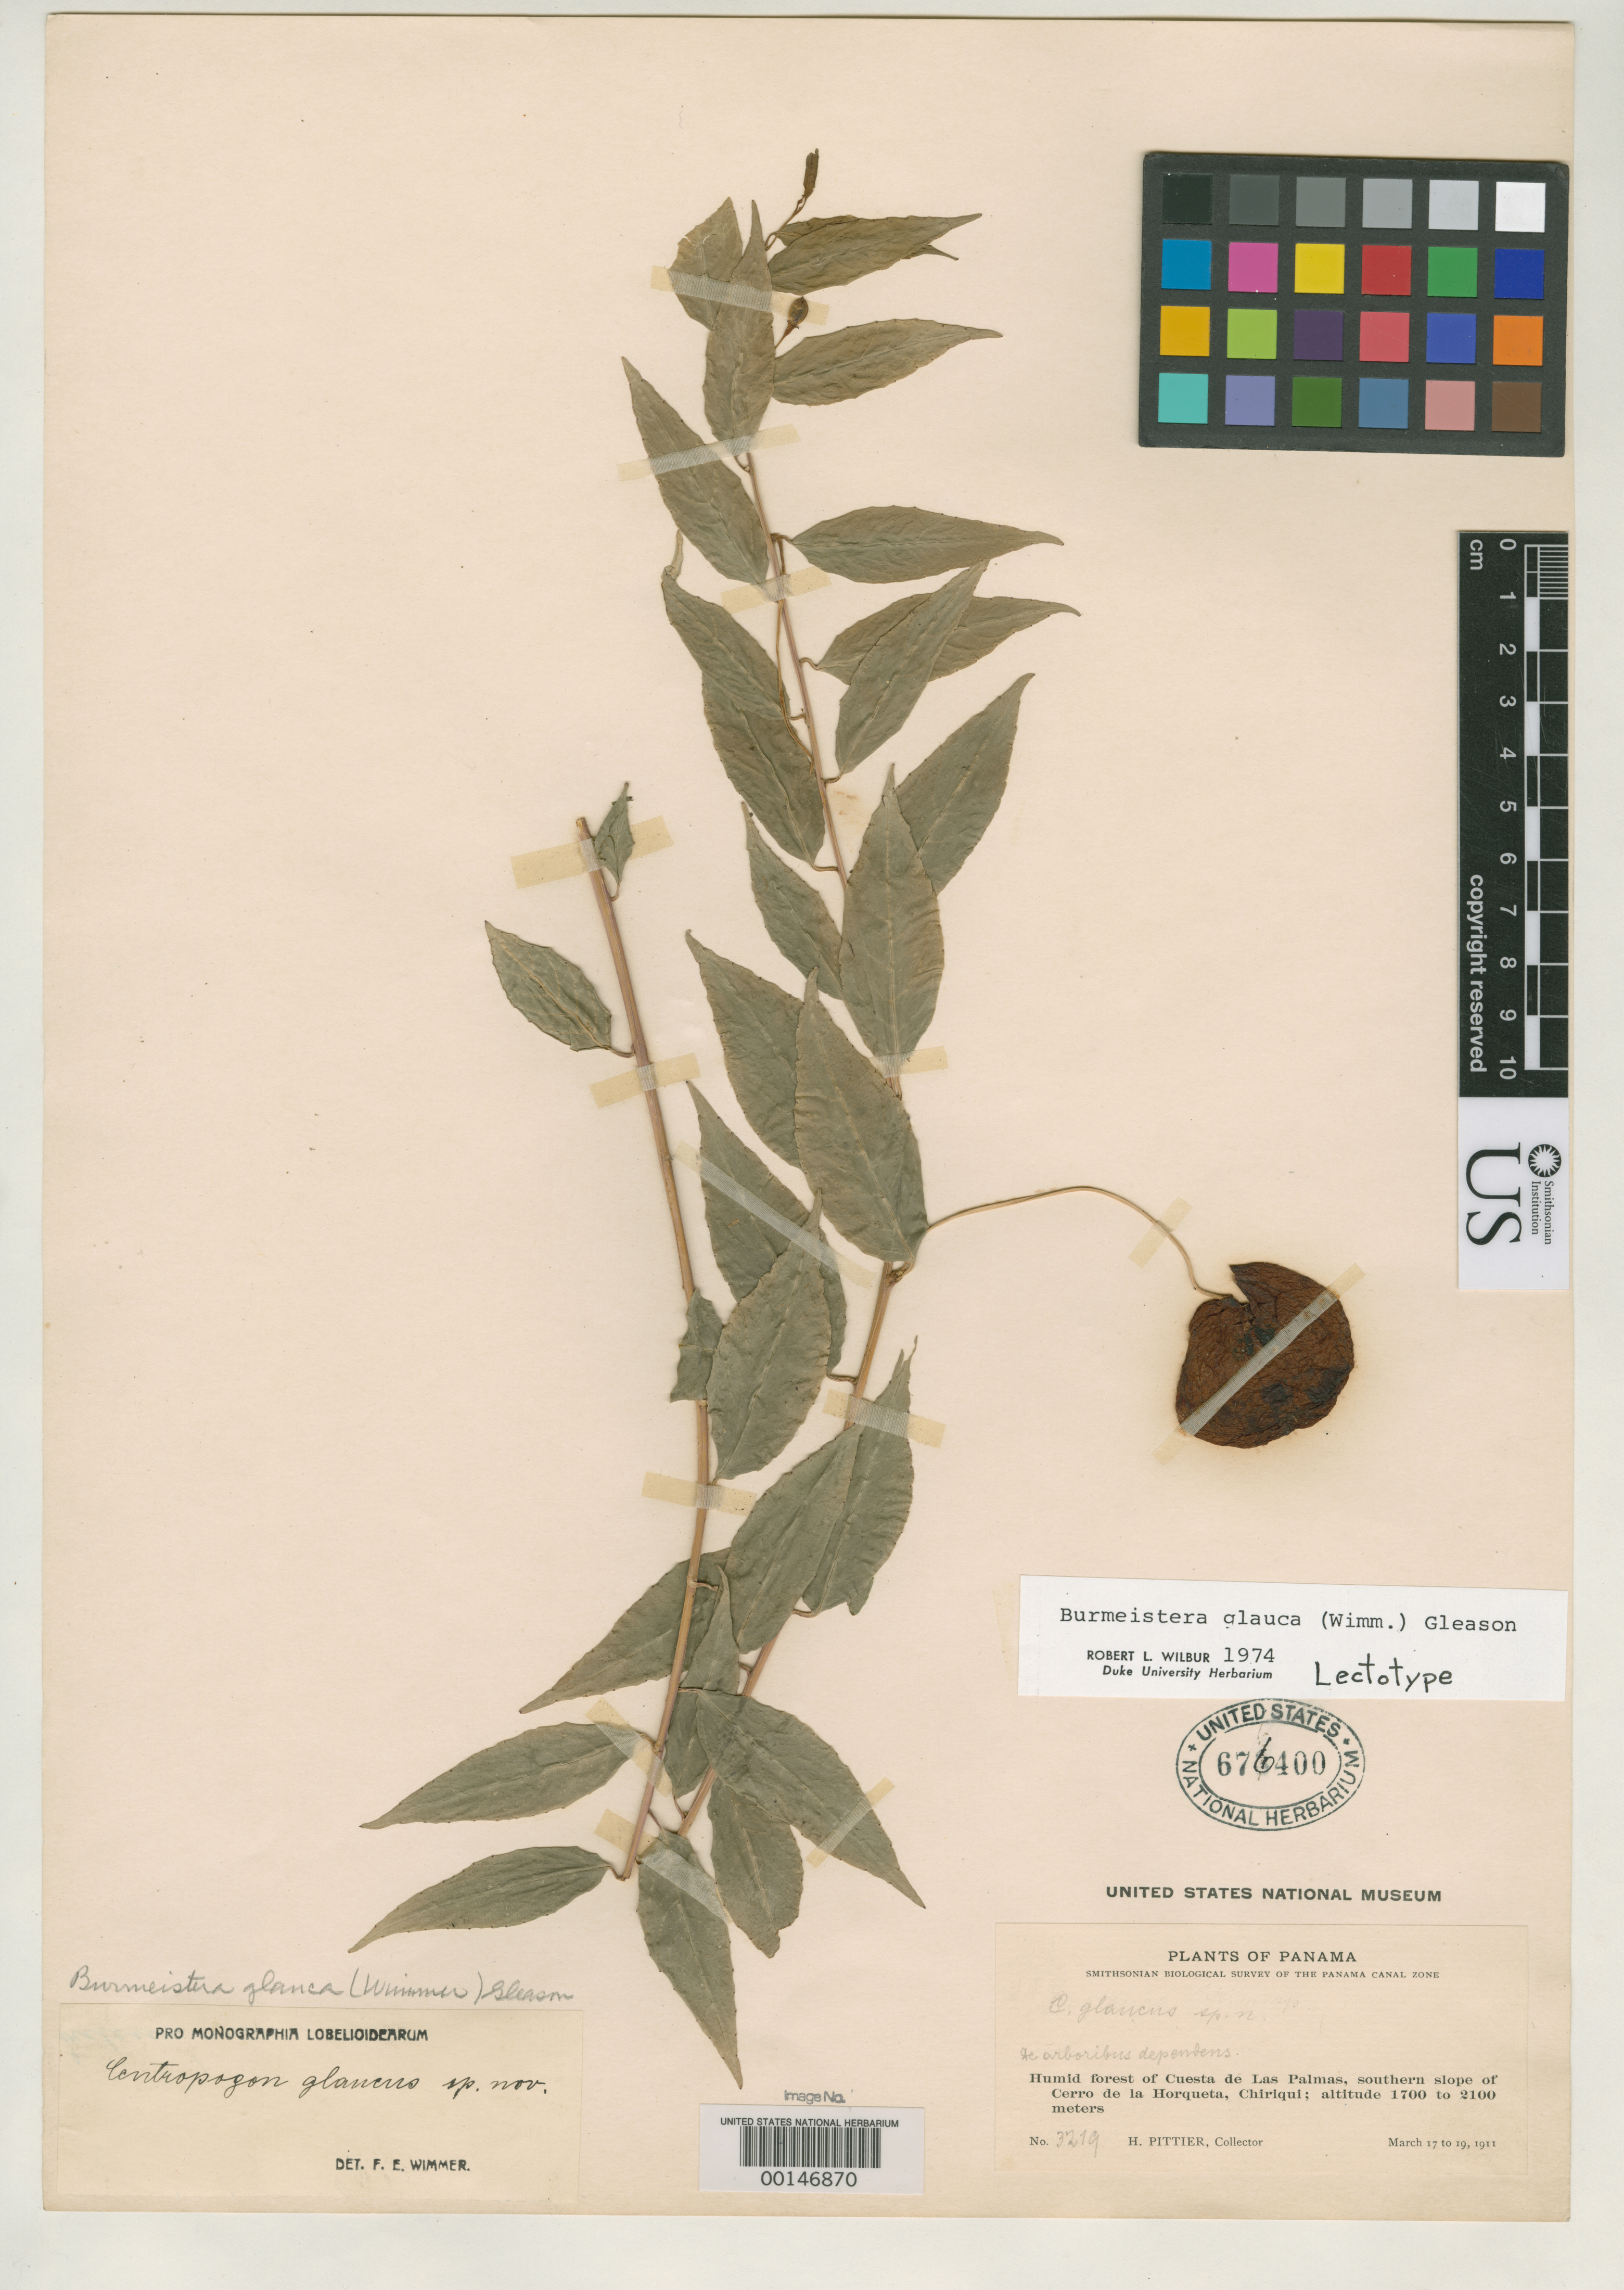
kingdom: Plantae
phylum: Tracheophyta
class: Magnoliopsida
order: Asterales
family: Campanulaceae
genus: Centropogon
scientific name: Centropogon glaucus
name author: E. Wimm.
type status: Type Collection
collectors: H. F. Pittier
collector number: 3219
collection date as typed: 17 Mar 1911 to 19 Mar 1911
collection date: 1911-03-17/1911-03-19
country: Panama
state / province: Chiriquí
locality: Cuesta de Las Palmas, S slope of Cerro de La Horqueta.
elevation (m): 1700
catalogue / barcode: US 676400